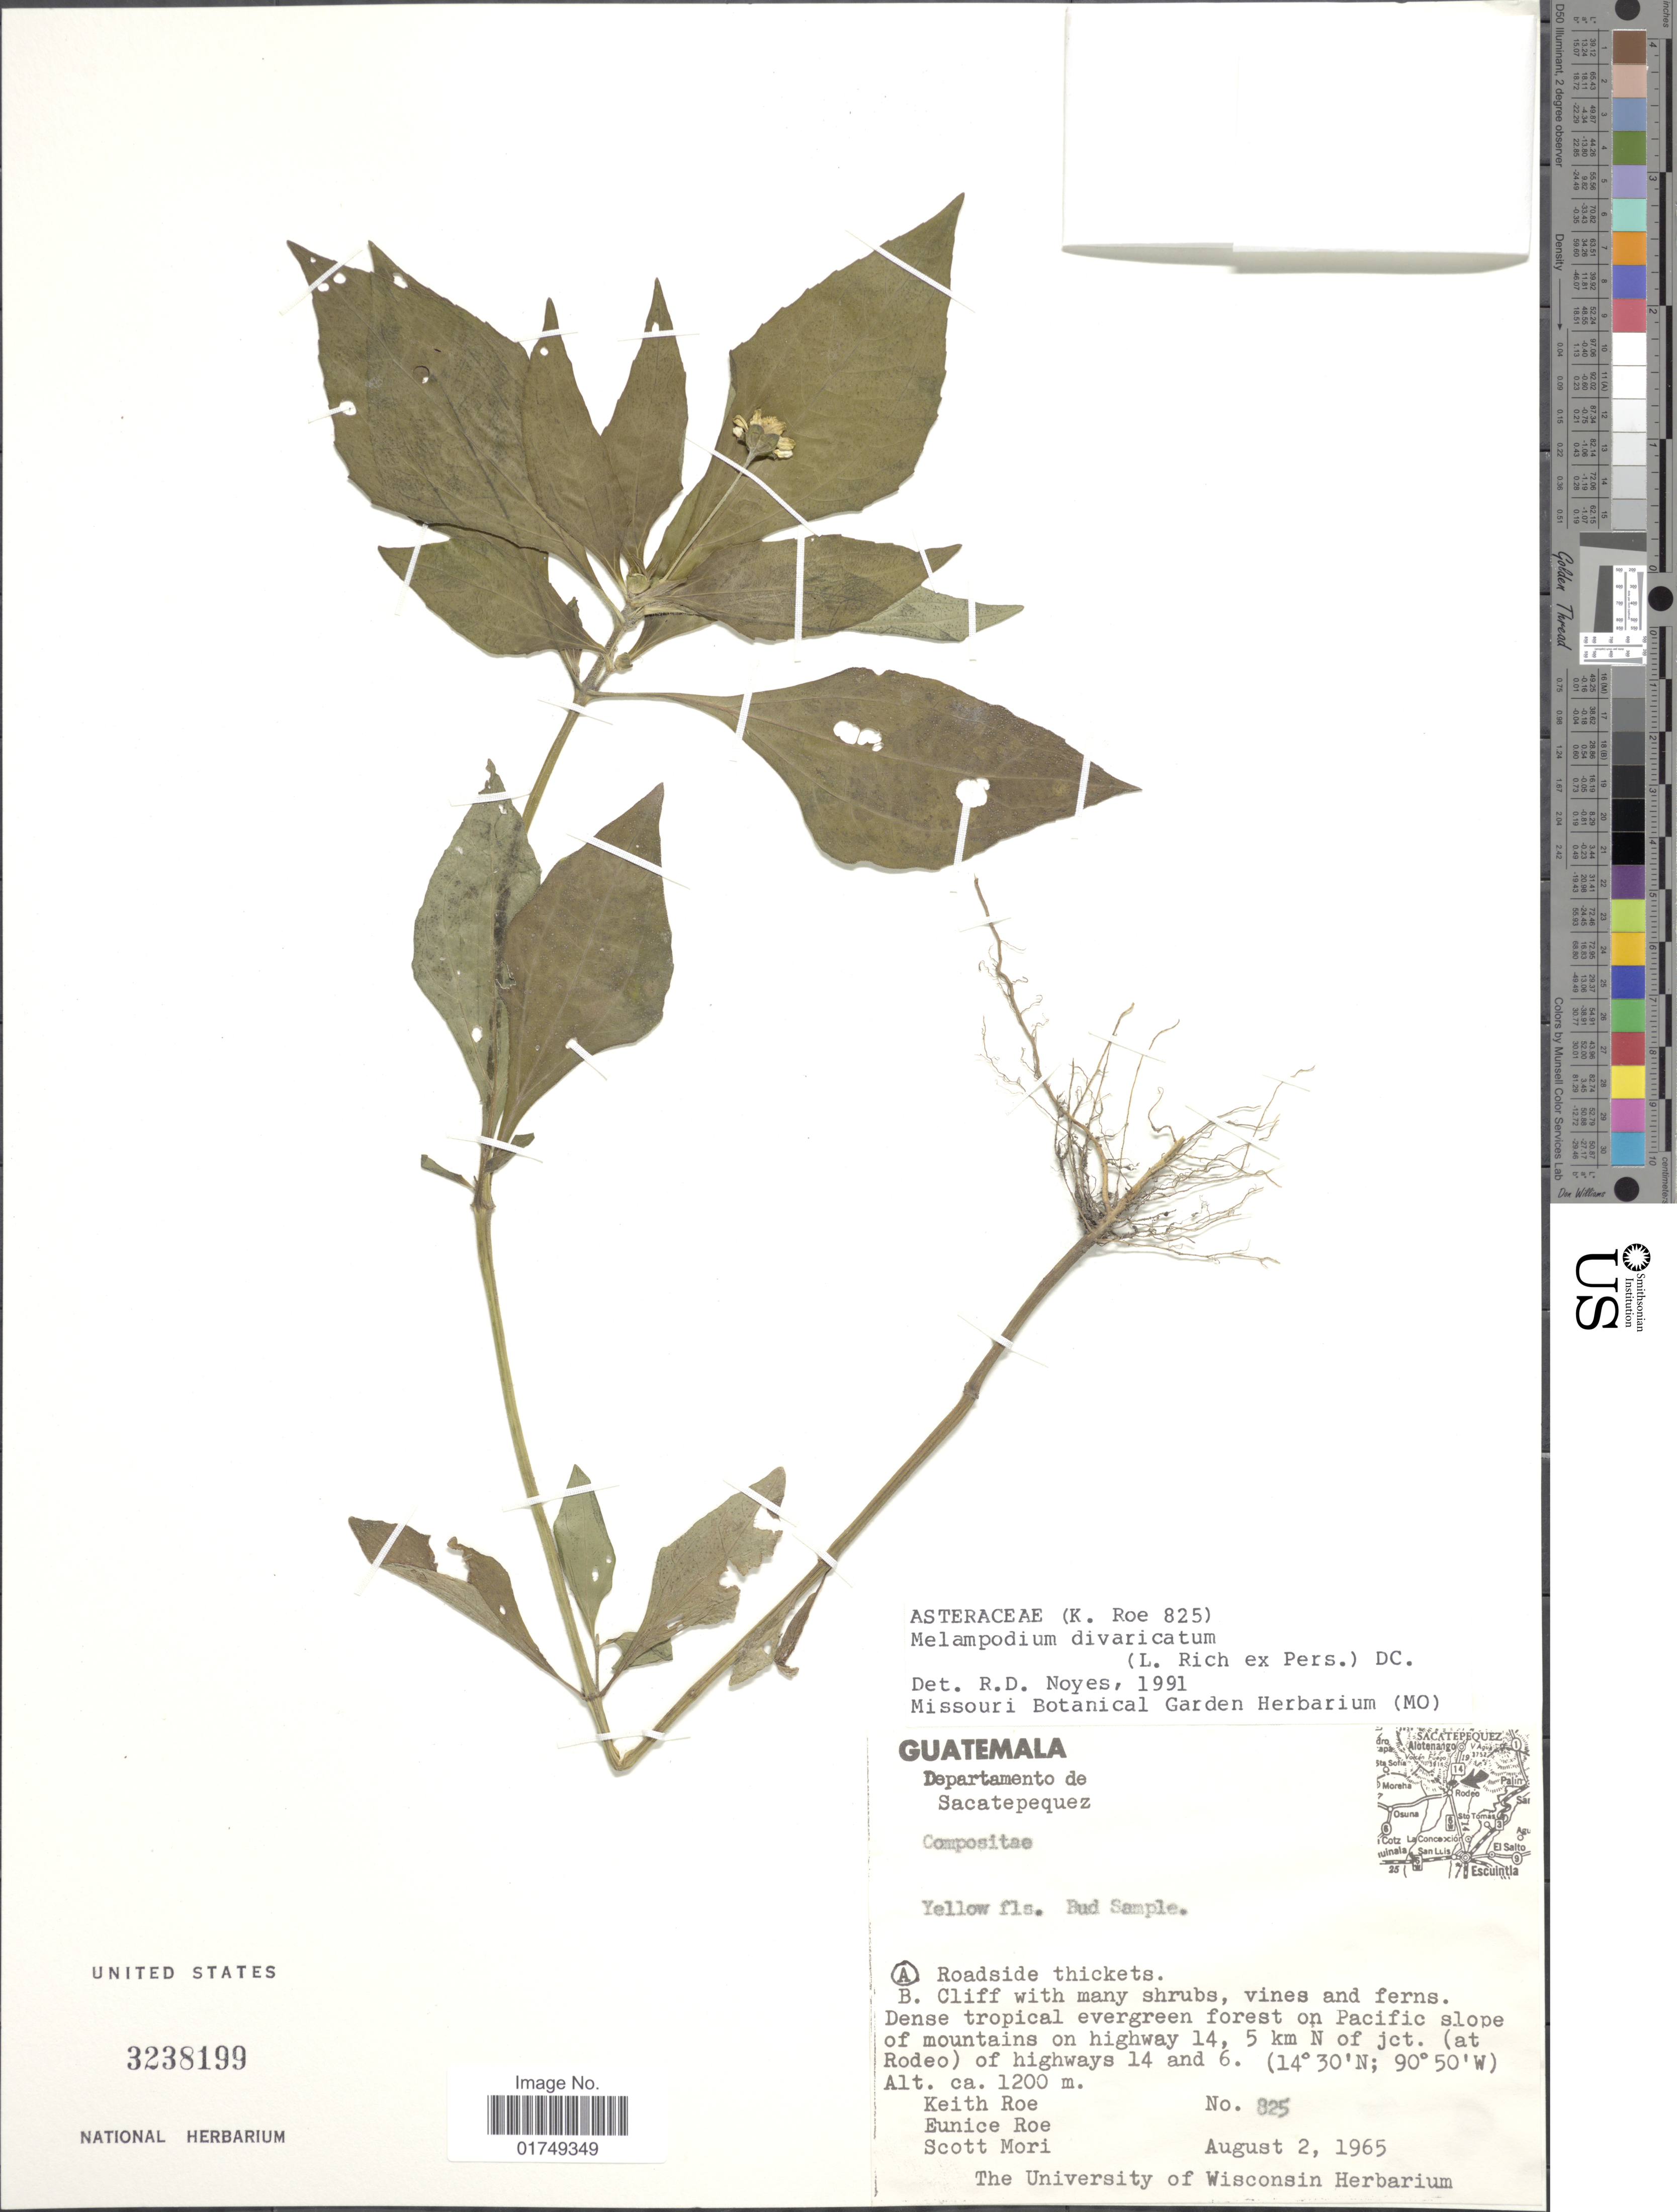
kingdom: Plantae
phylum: Tracheophyta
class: Magnoliopsida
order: Asterales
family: Asteraceae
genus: Melampodium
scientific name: Melampodium divaricatum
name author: (Rich.) DC.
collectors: K. E. Roe, E. Roe & S. Mori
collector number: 825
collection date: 1965-08-02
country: Guatemala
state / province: Sacatepéquez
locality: Pacific slope of mountains on highway 14, 5 km N of jct. (at Rodeo) of highways 14 and 6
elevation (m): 1200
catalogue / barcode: US 3238199